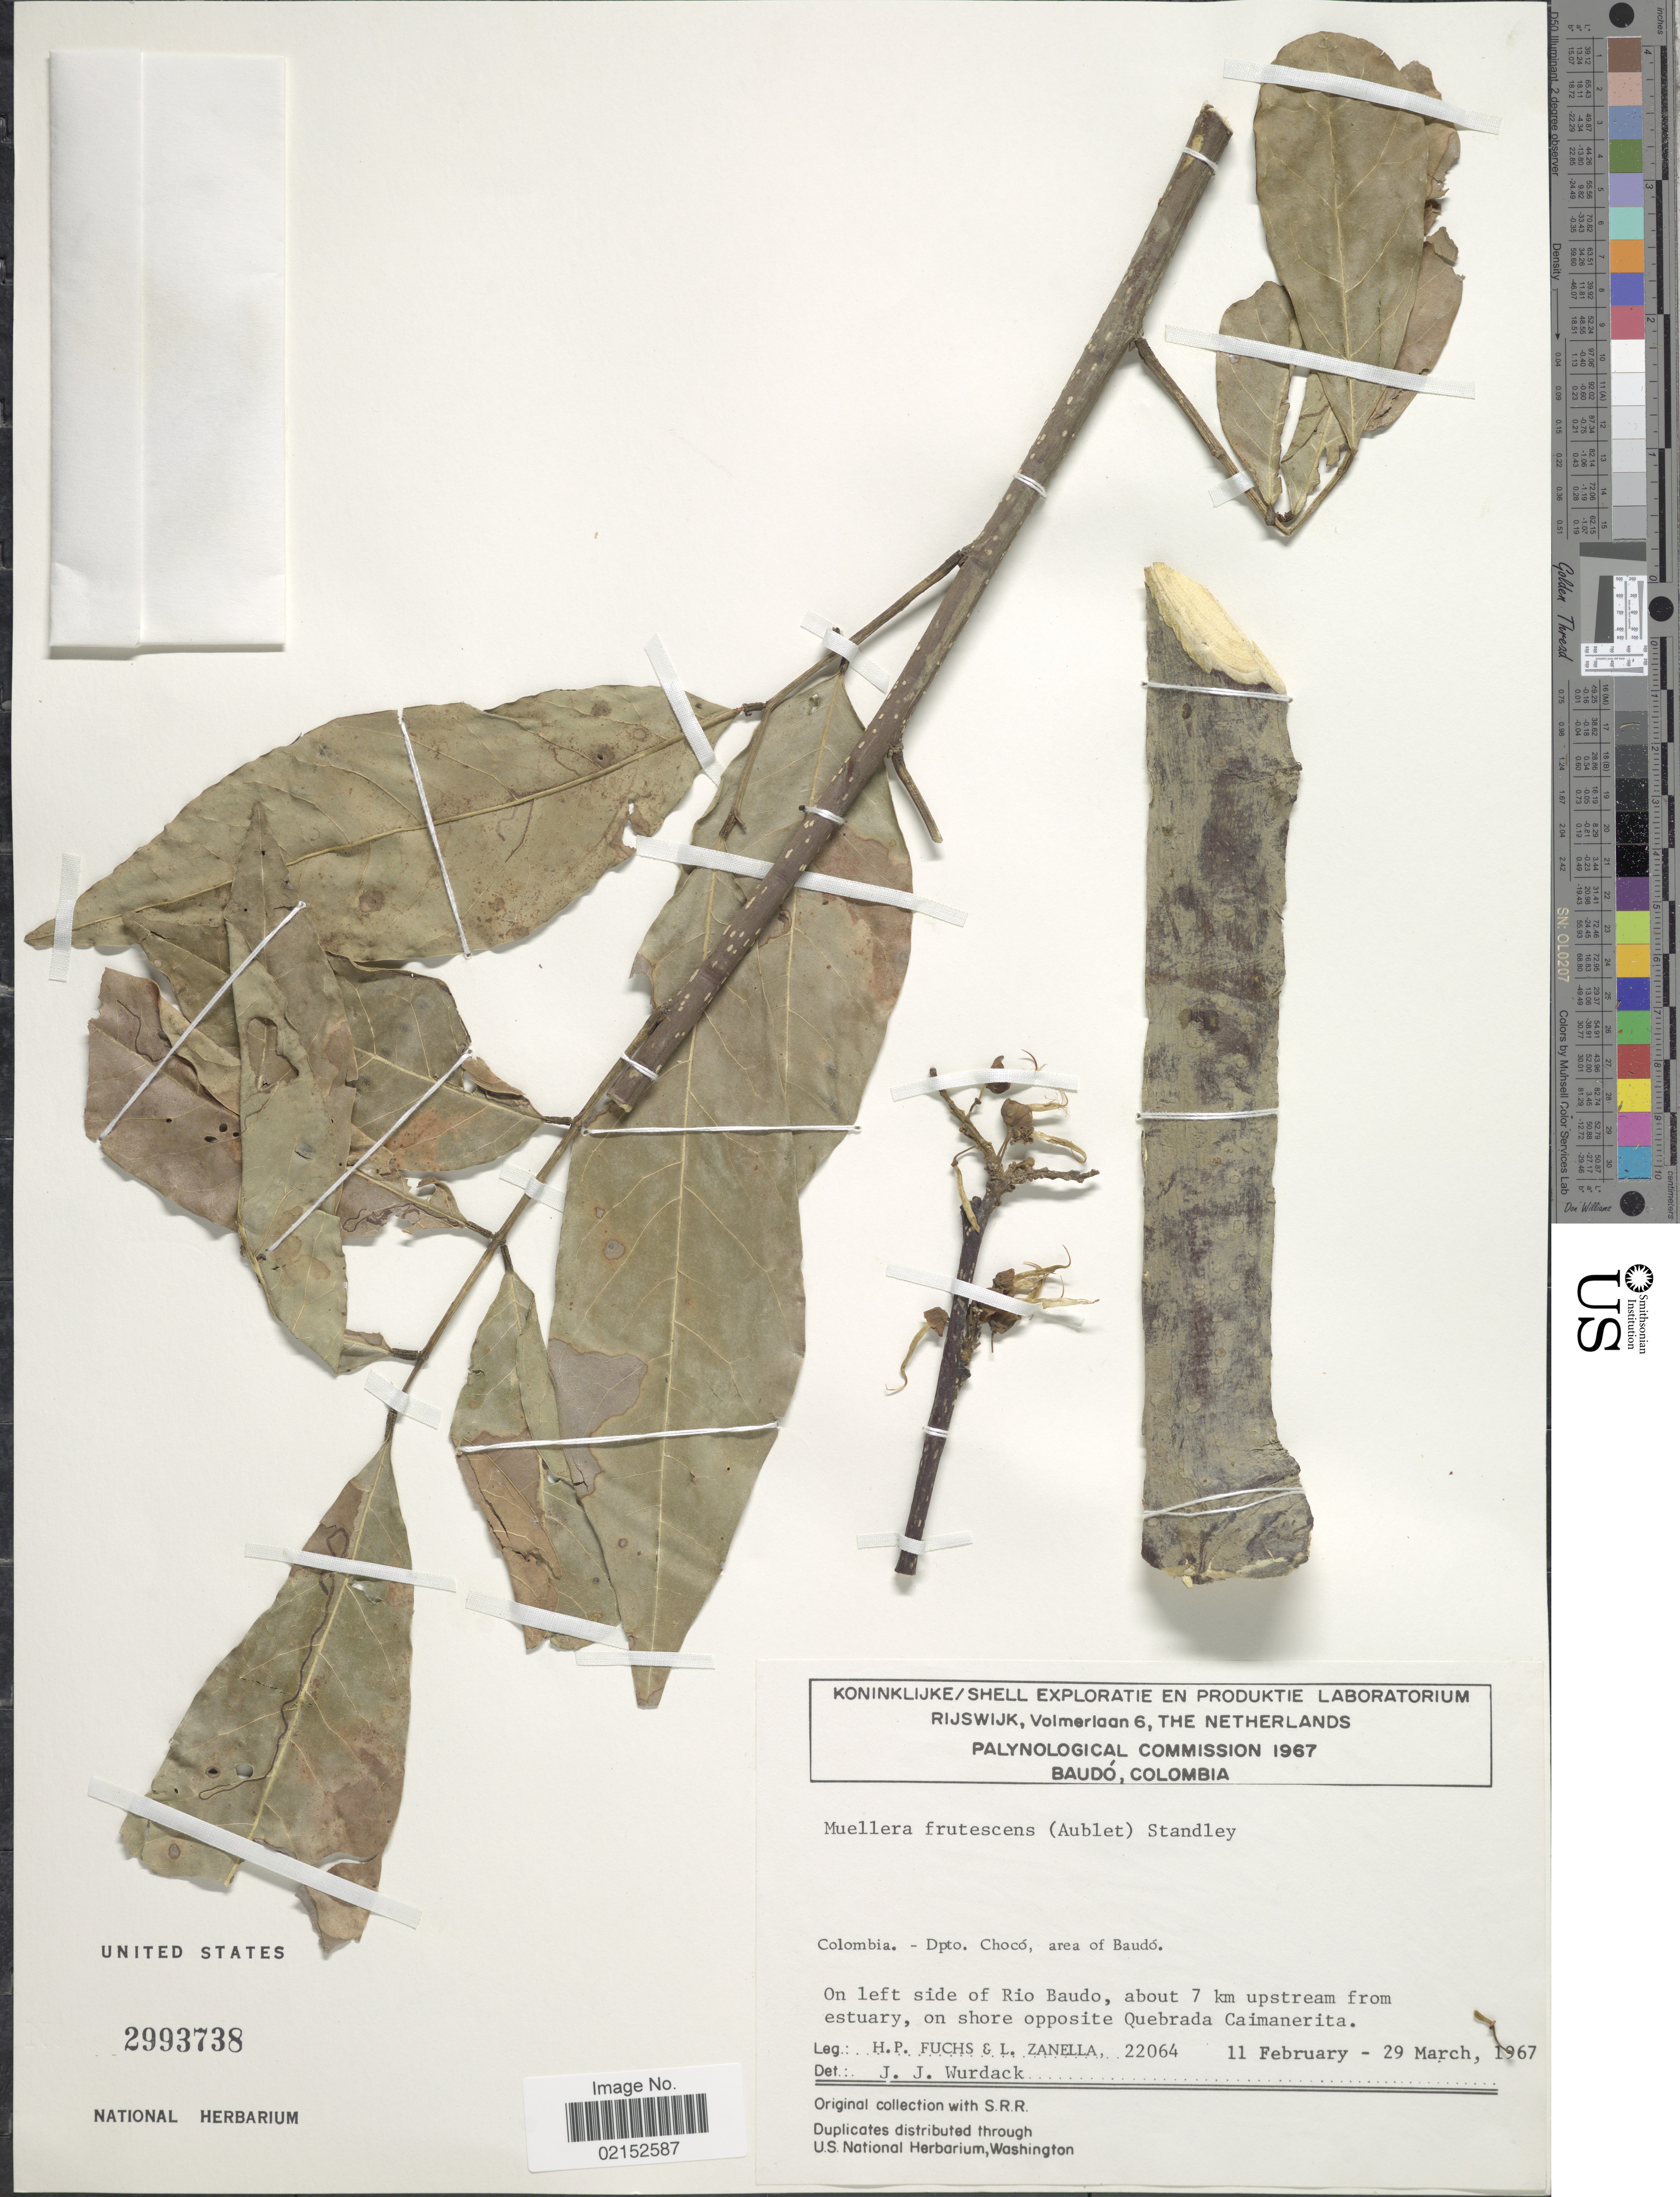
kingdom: Plantae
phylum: Tracheophyta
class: Magnoliopsida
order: Fabales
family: Fabaceae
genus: Muellera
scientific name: Muellera frutescens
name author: (Aubl.) Standl.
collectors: H. P. Fuchs & L. Zanella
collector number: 22064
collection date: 1967-02-11/1967-03-29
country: Colombia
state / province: Chocó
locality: Area of Baudo. On left side of Rio Baudo, about 7 km upstream from estuary, on shore opposite Quebrada Caimanerita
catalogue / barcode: US 2993738